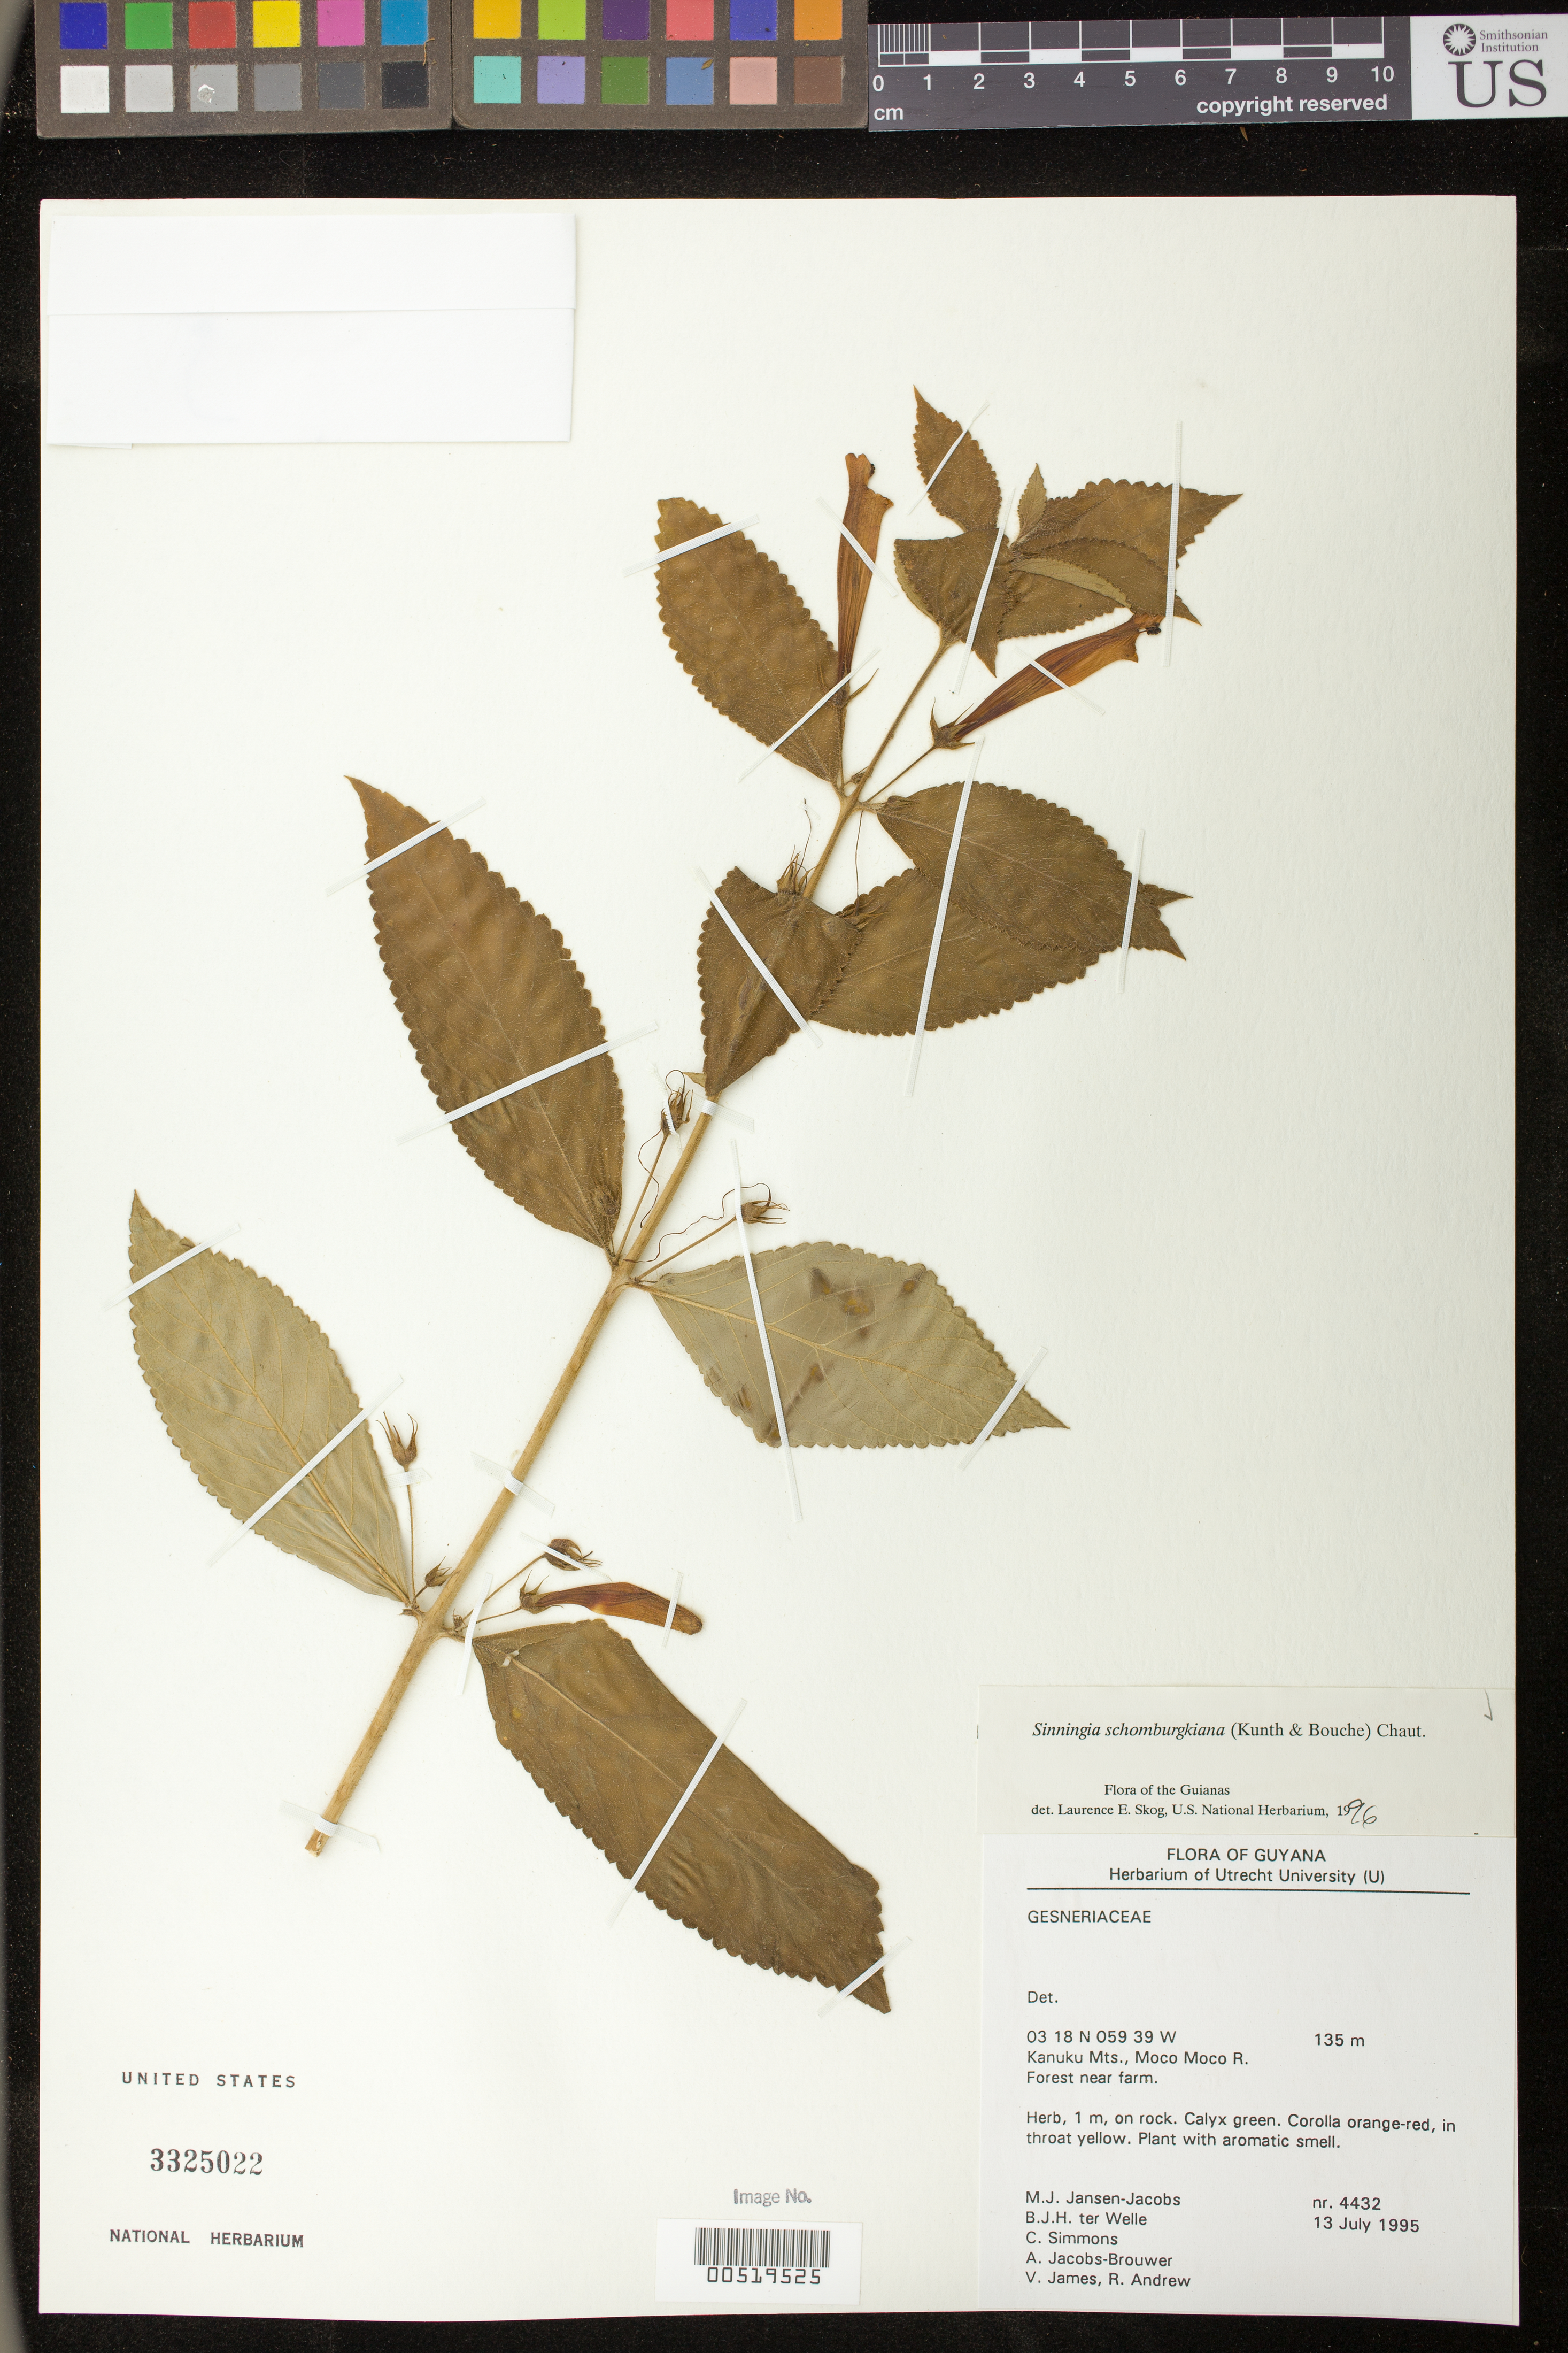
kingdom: Plantae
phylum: Tracheophyta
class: Magnoliopsida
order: Lamiales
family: Gesneriaceae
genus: Sinningia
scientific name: Sinningia schomburgkiana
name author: (Kunth & C.D. Bouché) Chautems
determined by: Skog, Laurence E.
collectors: M. J. Jansen-Jacobs, B. Welle, C. Simmons, A. Jacobs-Brouwer, V. James & R. Andrew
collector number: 4432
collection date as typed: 13 Jul 1995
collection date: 1995-07-13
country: Guyana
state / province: U. Takutu-U. Essequibo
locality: Kanuku Mts., Moco Moco R.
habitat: Forest near farm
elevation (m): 135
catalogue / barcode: US 3325022